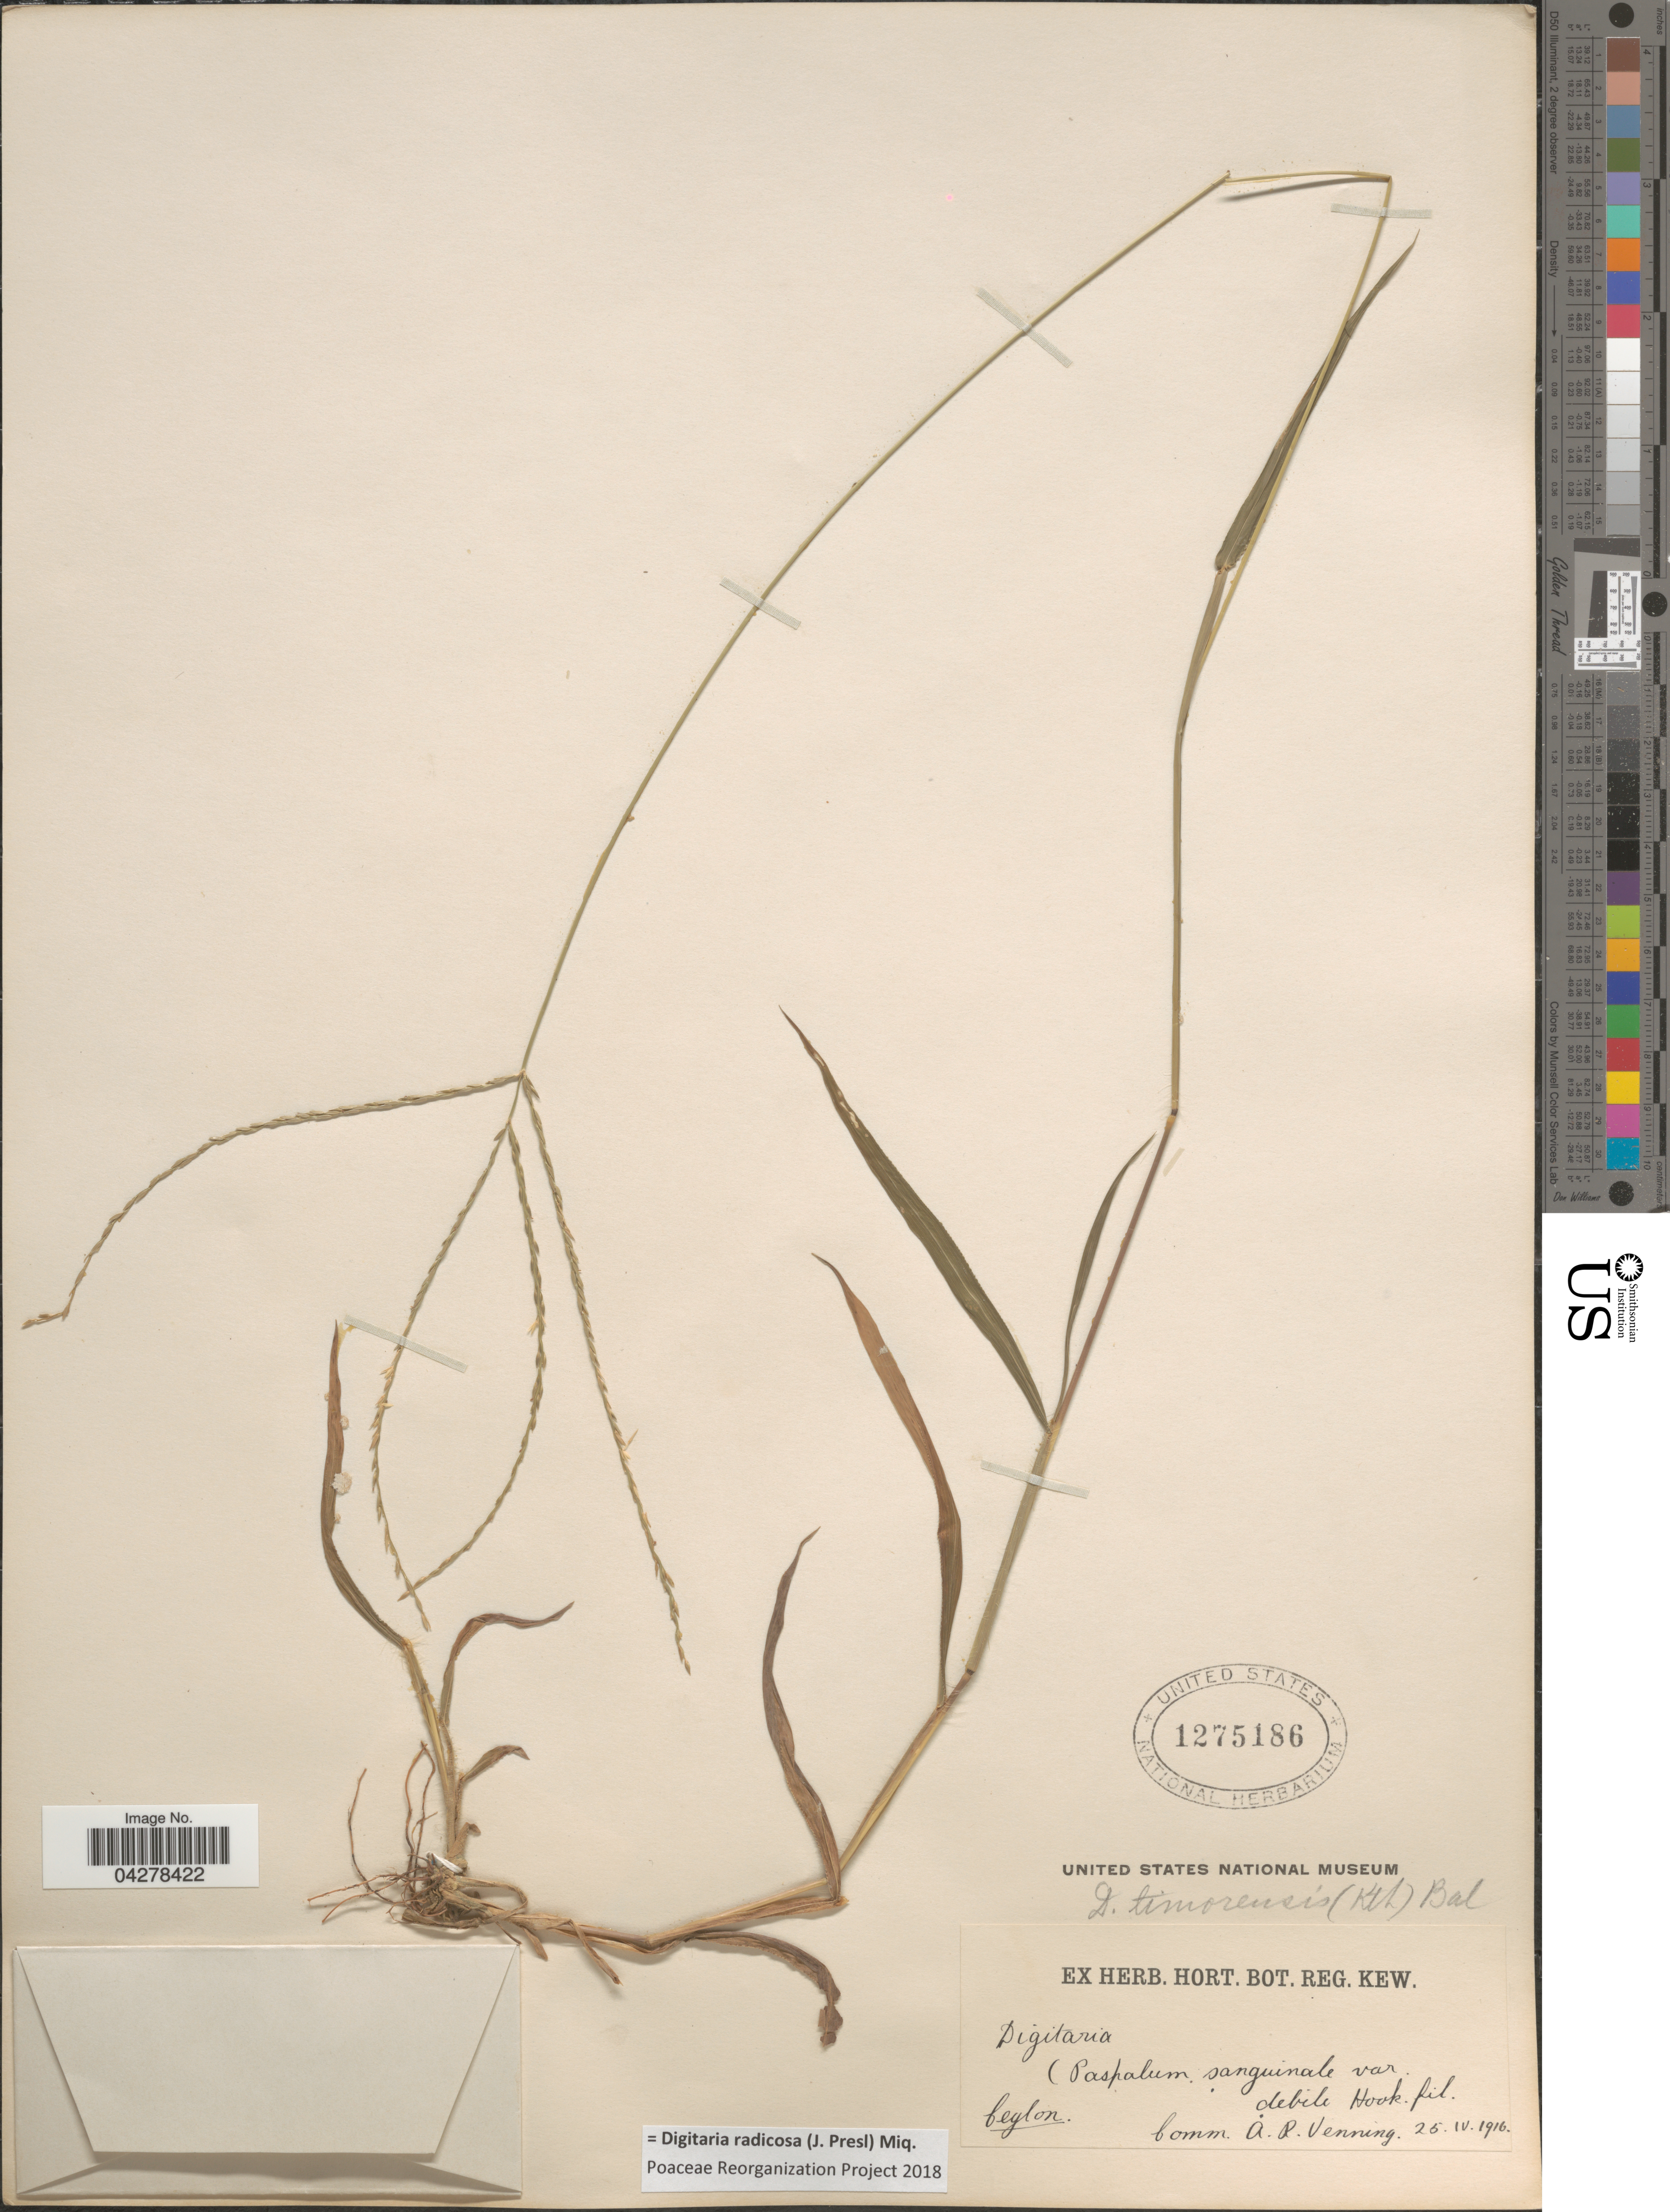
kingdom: Plantae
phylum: Tracheophyta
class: Liliopsida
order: Poales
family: Poaceae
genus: Digitaria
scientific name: Digitaria radicosa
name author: (J. Presl) Miq.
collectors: Ex herb. Hort. Bot. Reg. Kew.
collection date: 1916-04-25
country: Sri Lanka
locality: Ceylon.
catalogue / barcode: US 1275186